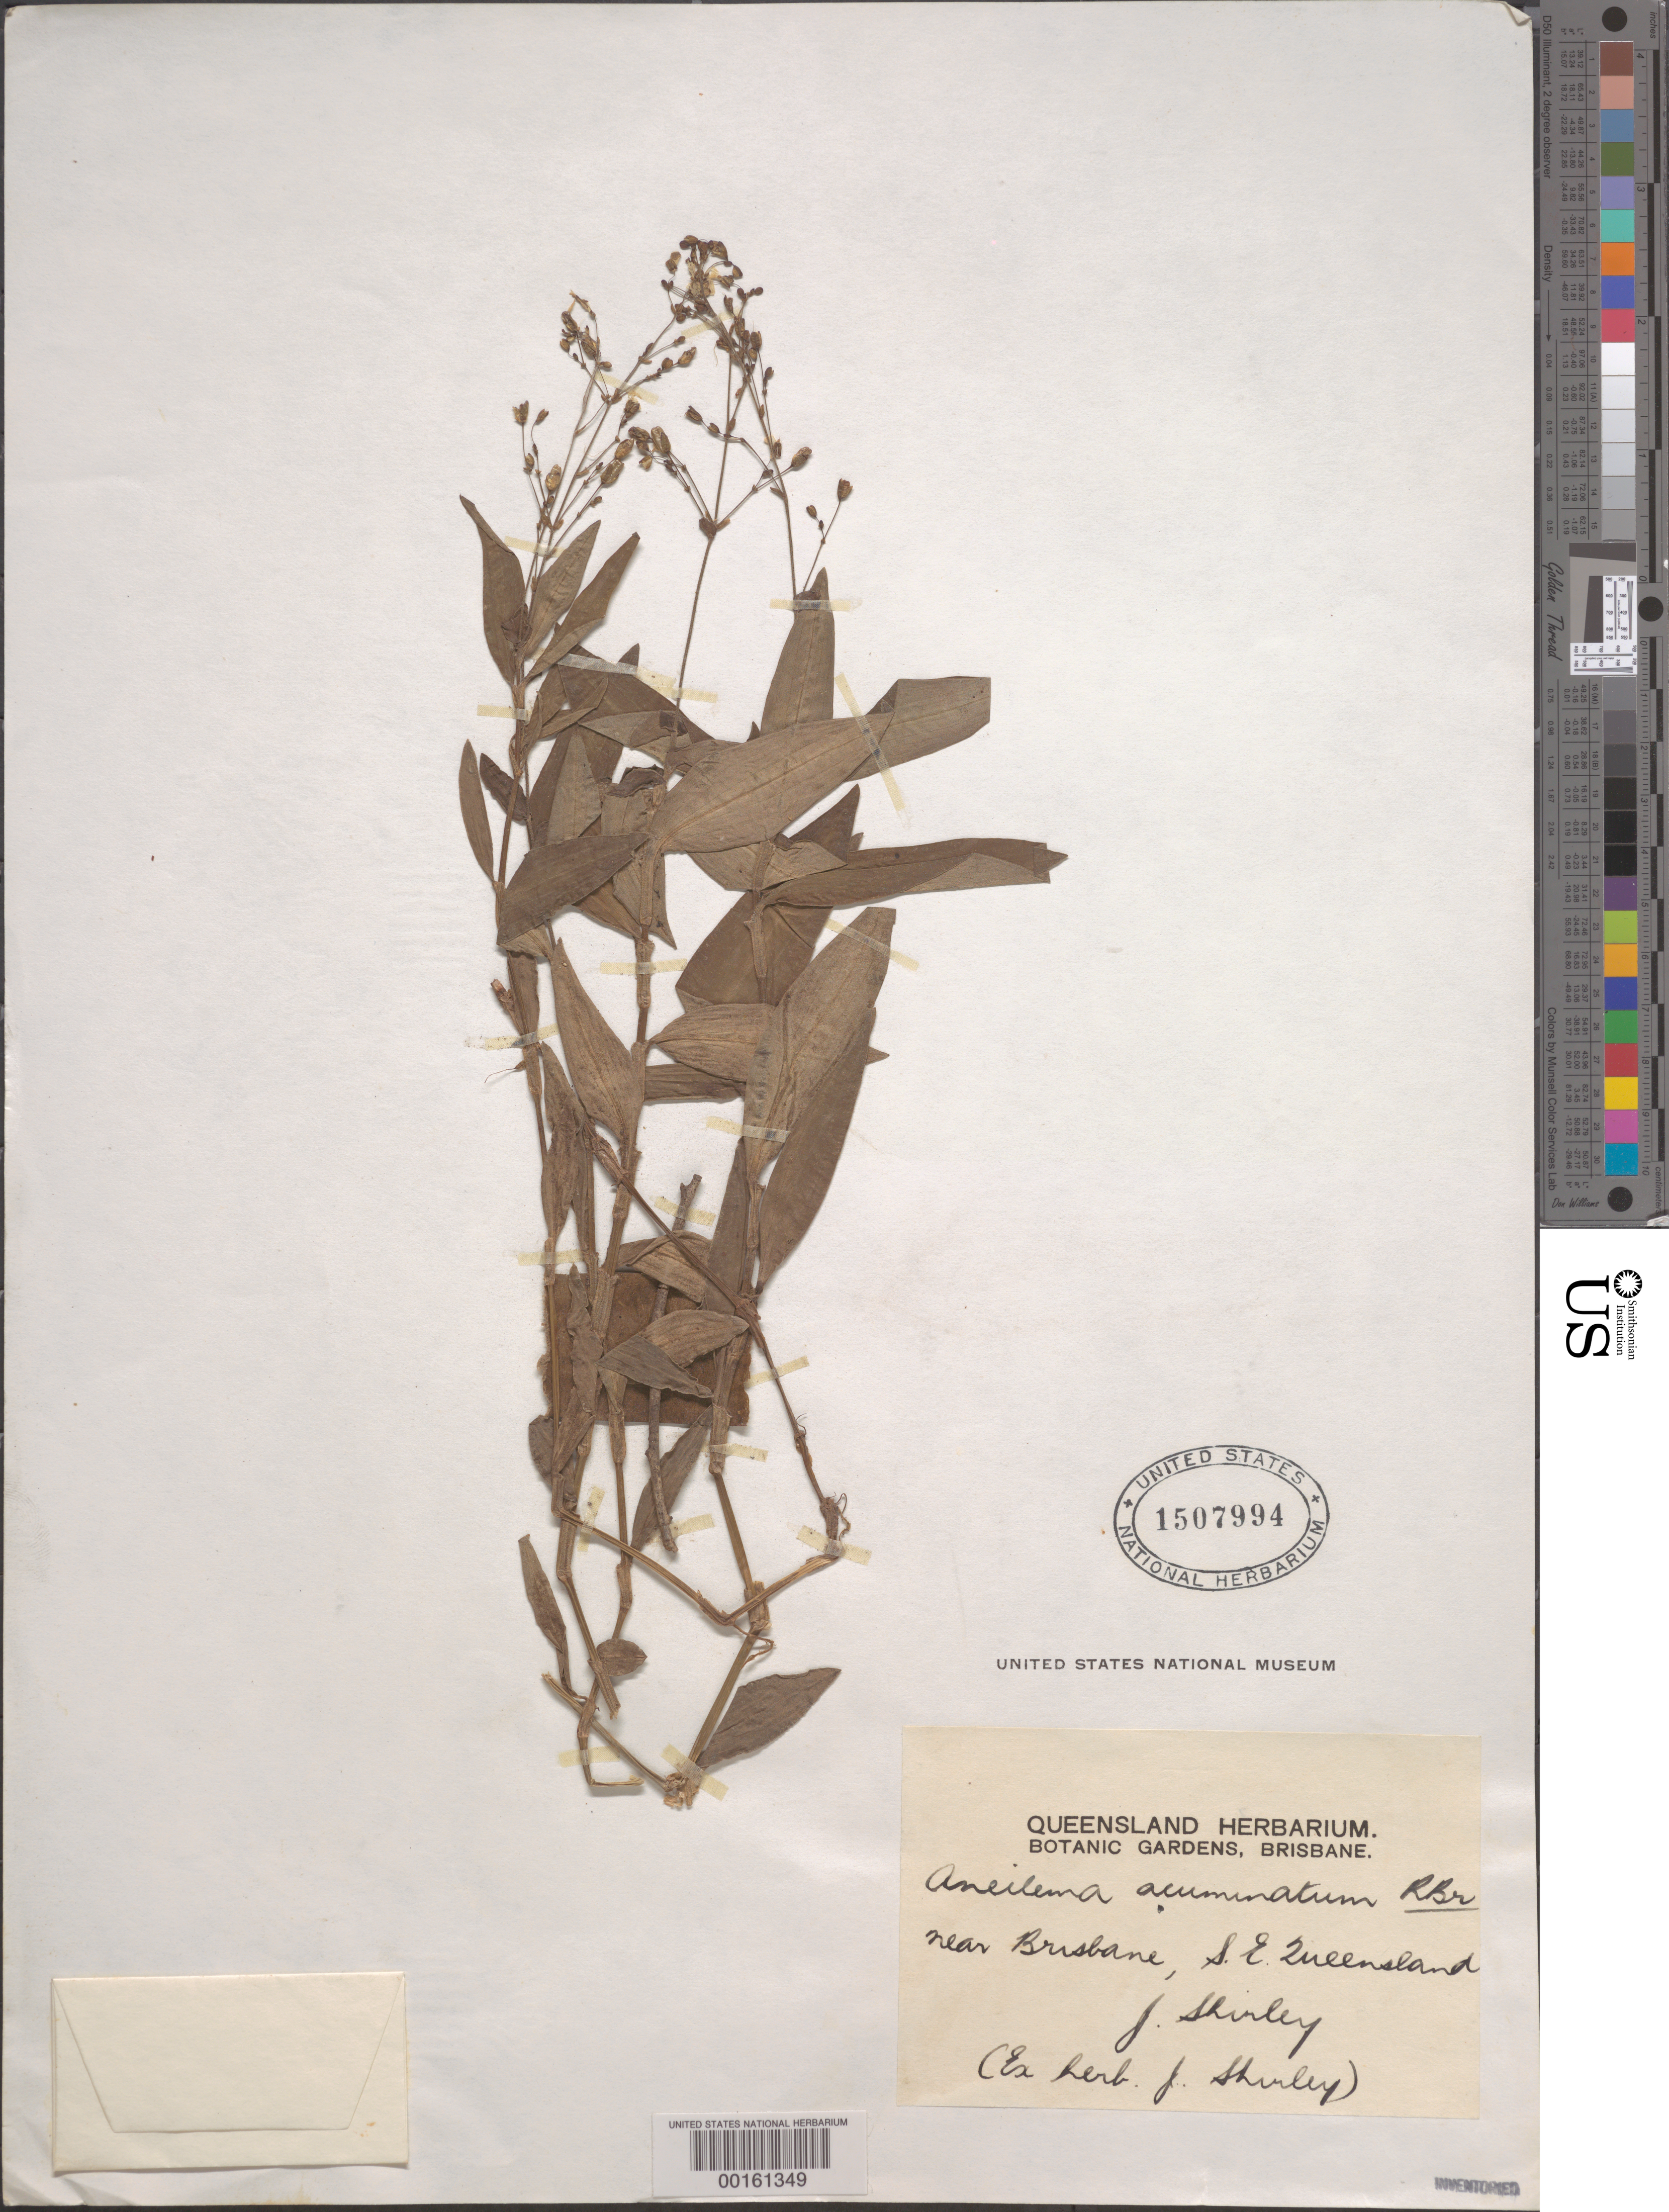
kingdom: Plantae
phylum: Tracheophyta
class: Liliopsida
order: Commelinales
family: Commelinaceae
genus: Aneilema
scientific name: Aneilema acuminatum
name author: R. Br.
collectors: J. Shirley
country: Australia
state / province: Queensland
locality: Near Brisbane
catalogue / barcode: US 1507994